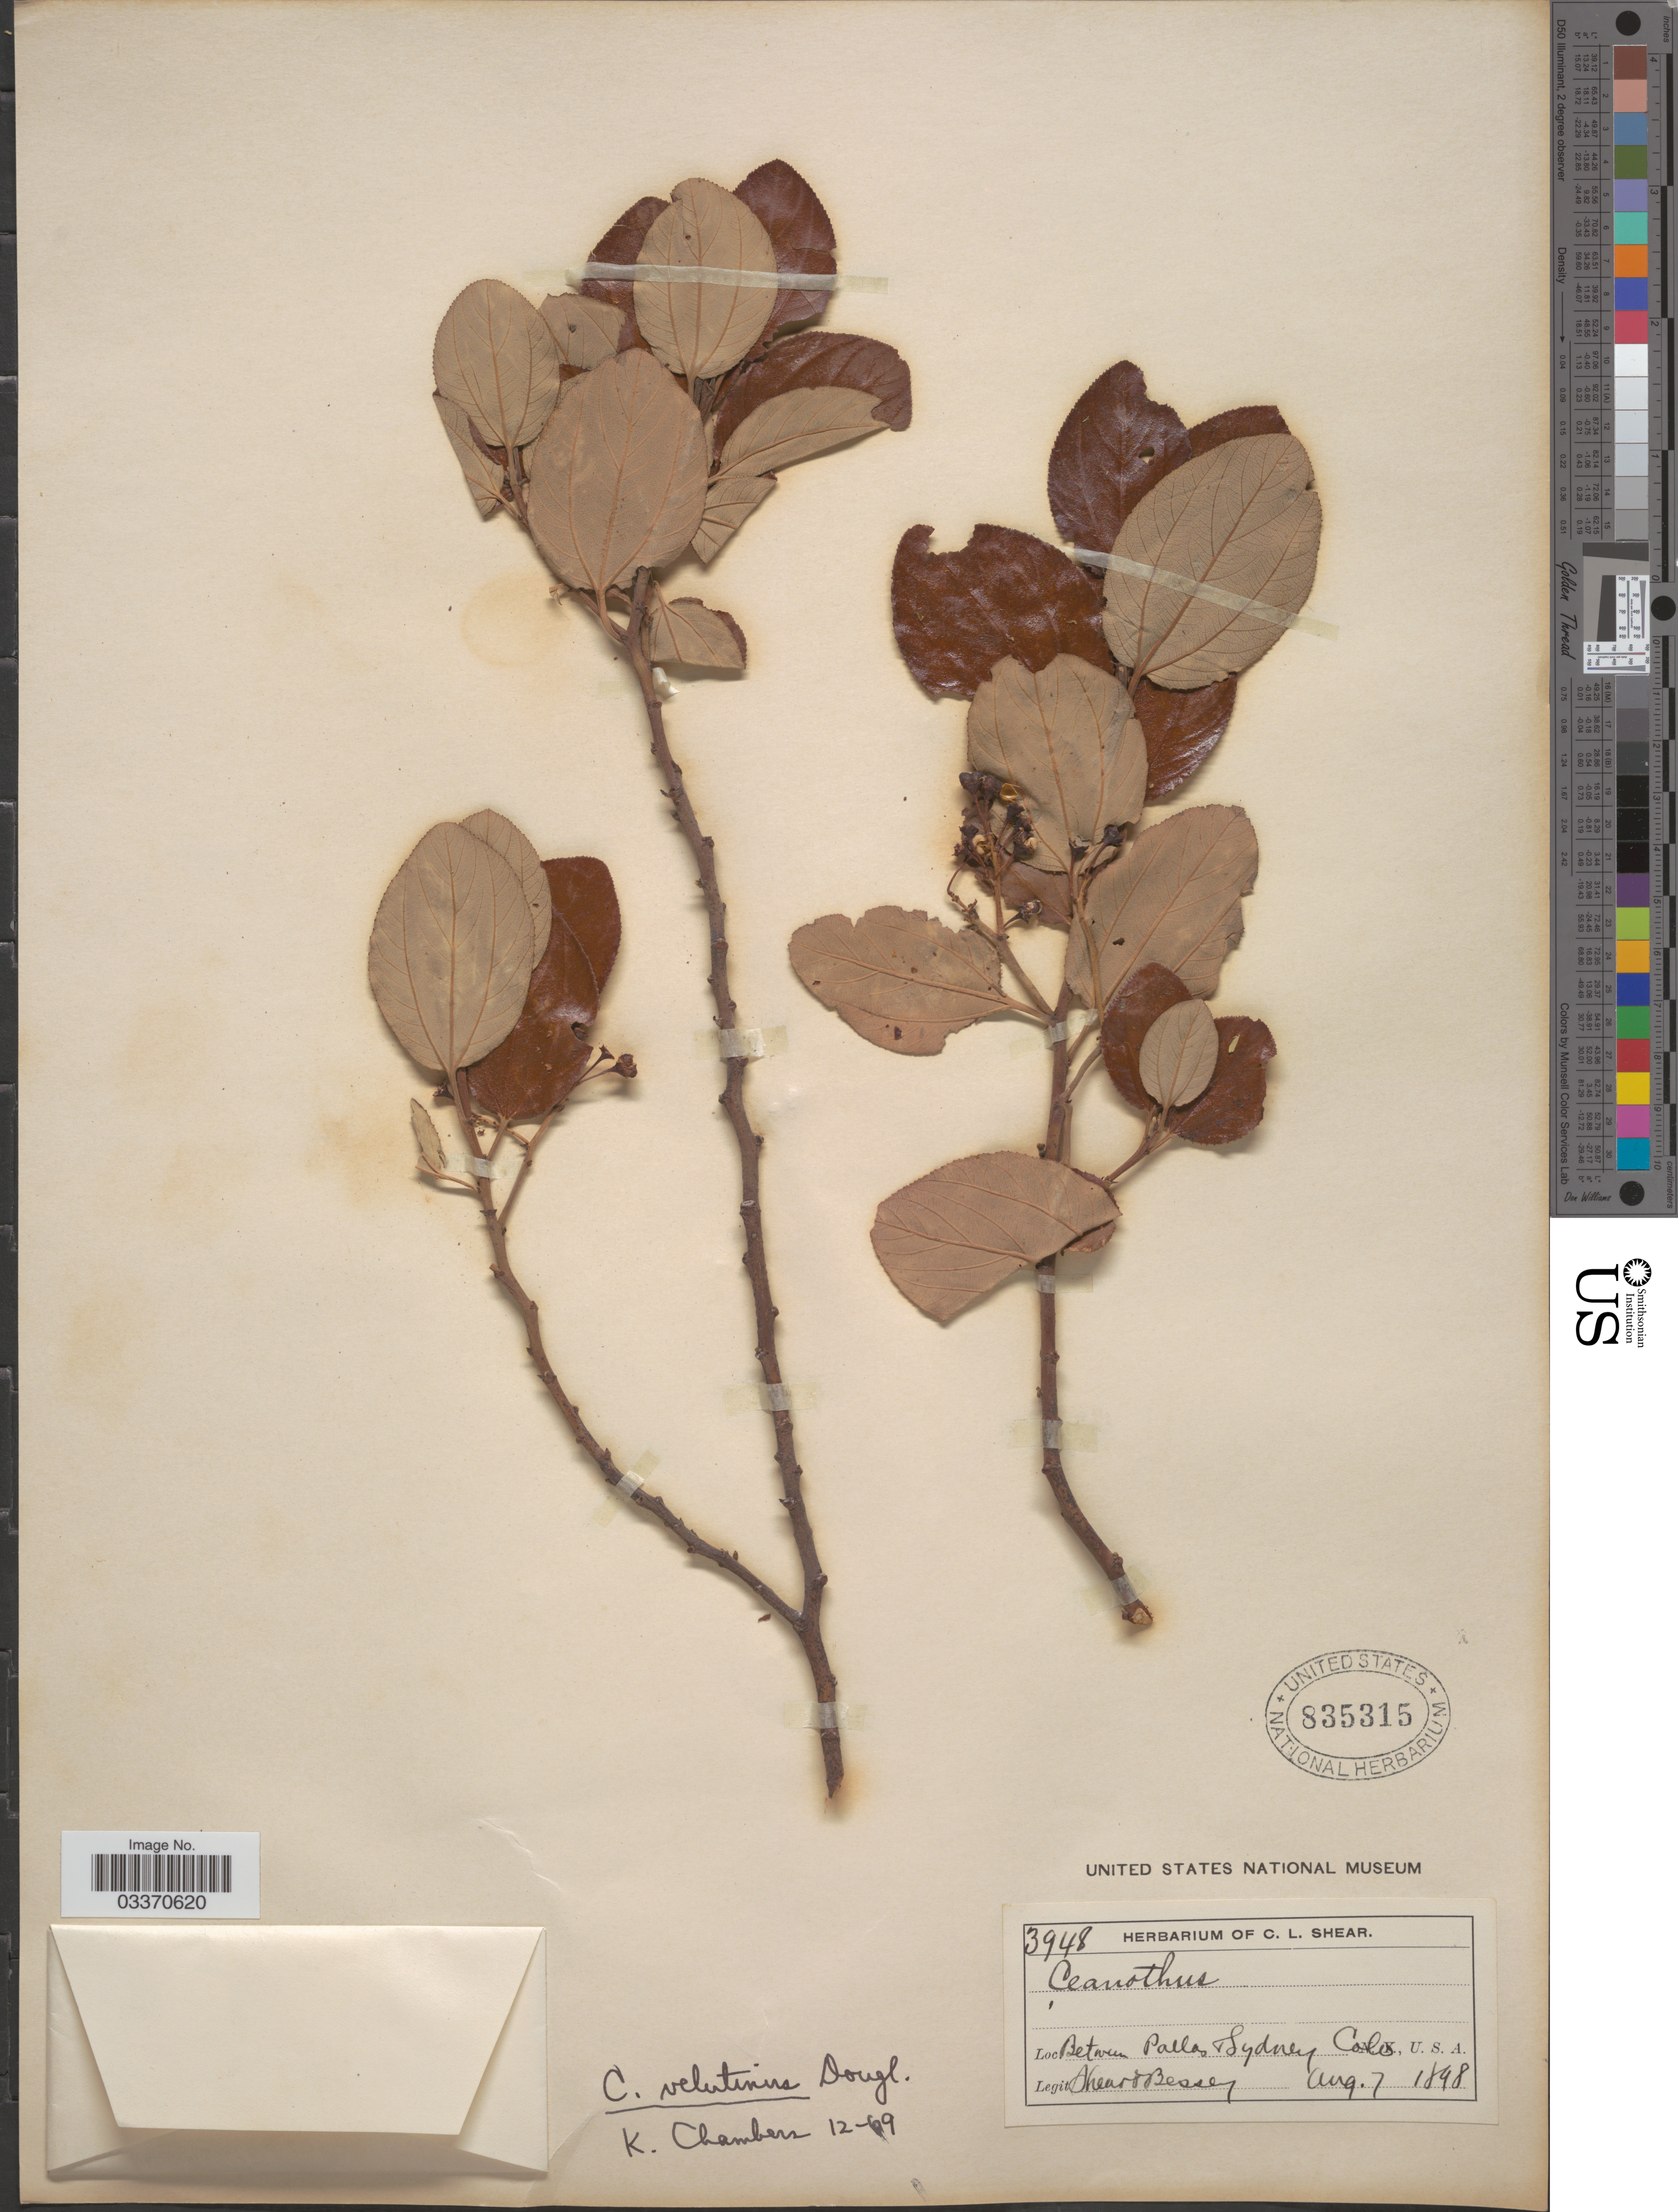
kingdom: Plantae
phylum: Tracheophyta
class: Magnoliopsida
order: Rosales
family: Rhamnaceae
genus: Ceanothus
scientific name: Ceanothus velutinus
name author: Douglas ex Hook.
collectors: C. L. Shear & -. Bessey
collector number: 3948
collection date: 1898-08-07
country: United States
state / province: Colorado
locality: Between Pallas & Sydney.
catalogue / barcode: US 835315